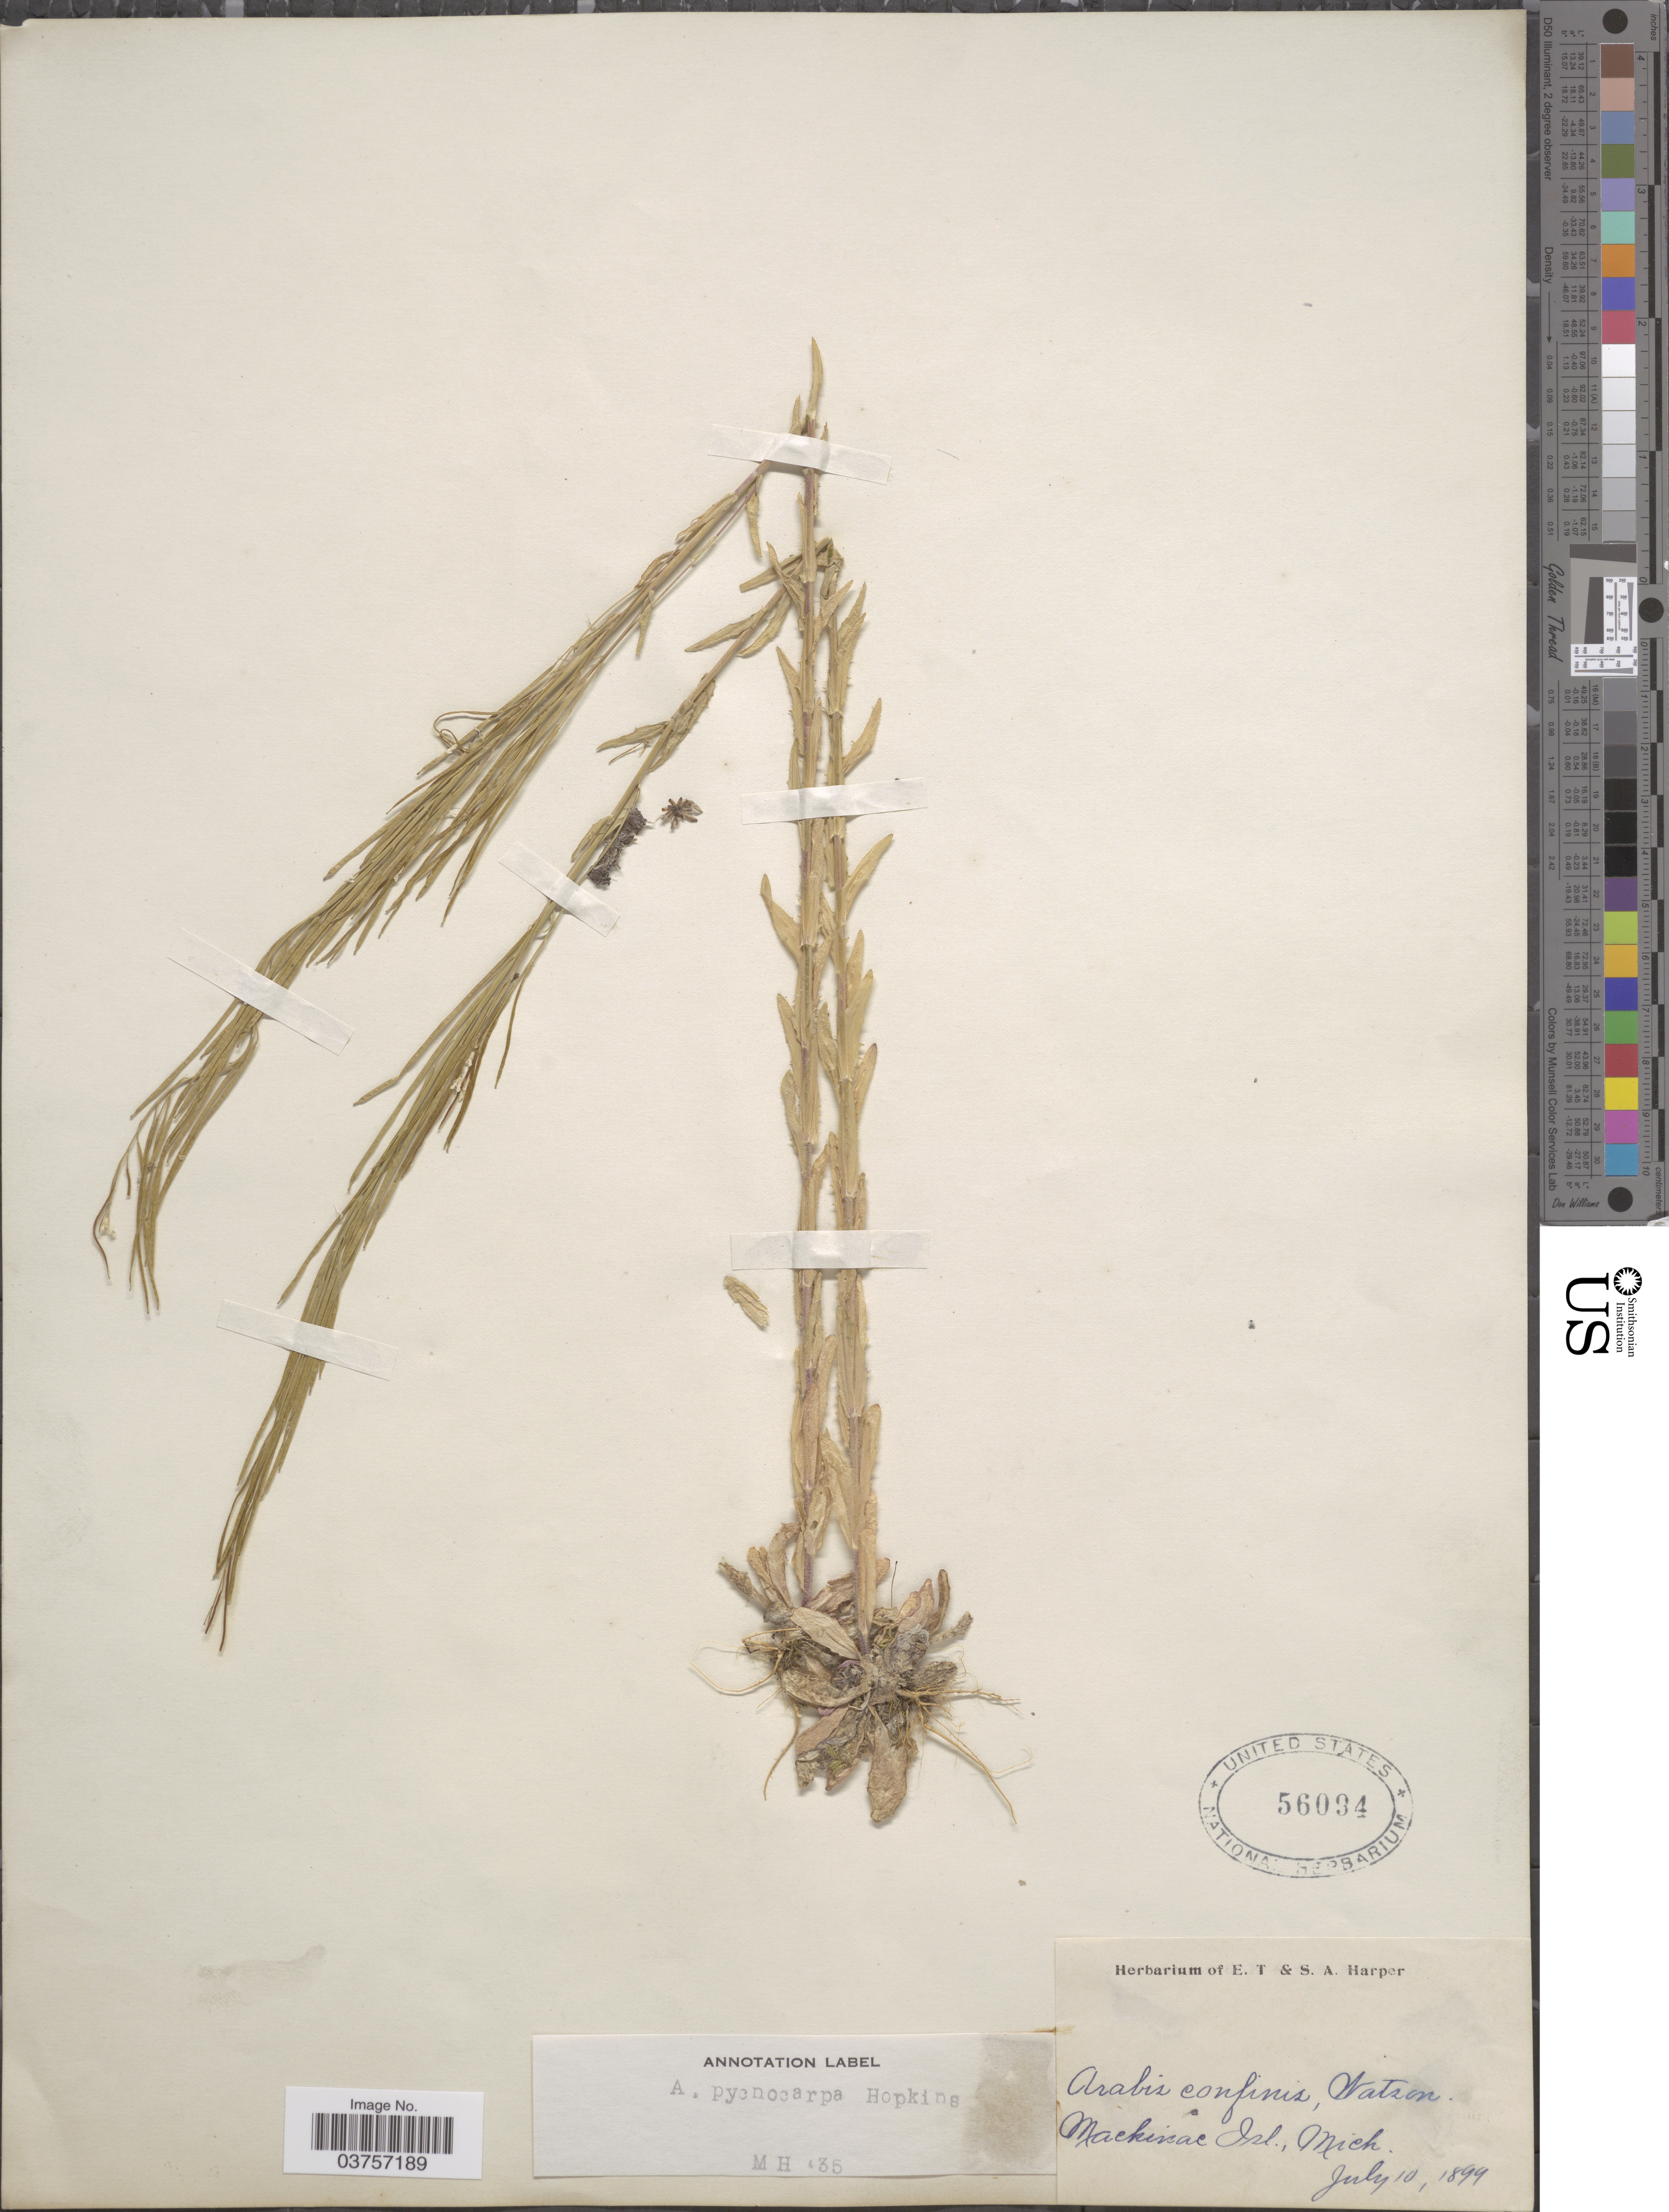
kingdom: Plantae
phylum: Tracheophyta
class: Magnoliopsida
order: Brassicales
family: Brassicaceae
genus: Arabis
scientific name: Arabis hirsuta var. pycnocarpa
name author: M. Hopkins & Rollins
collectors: ex herb. of E. T. & S. A. Harper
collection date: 1899-07-10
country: United States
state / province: Michigan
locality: Mackinac Isl.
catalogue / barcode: US 56094